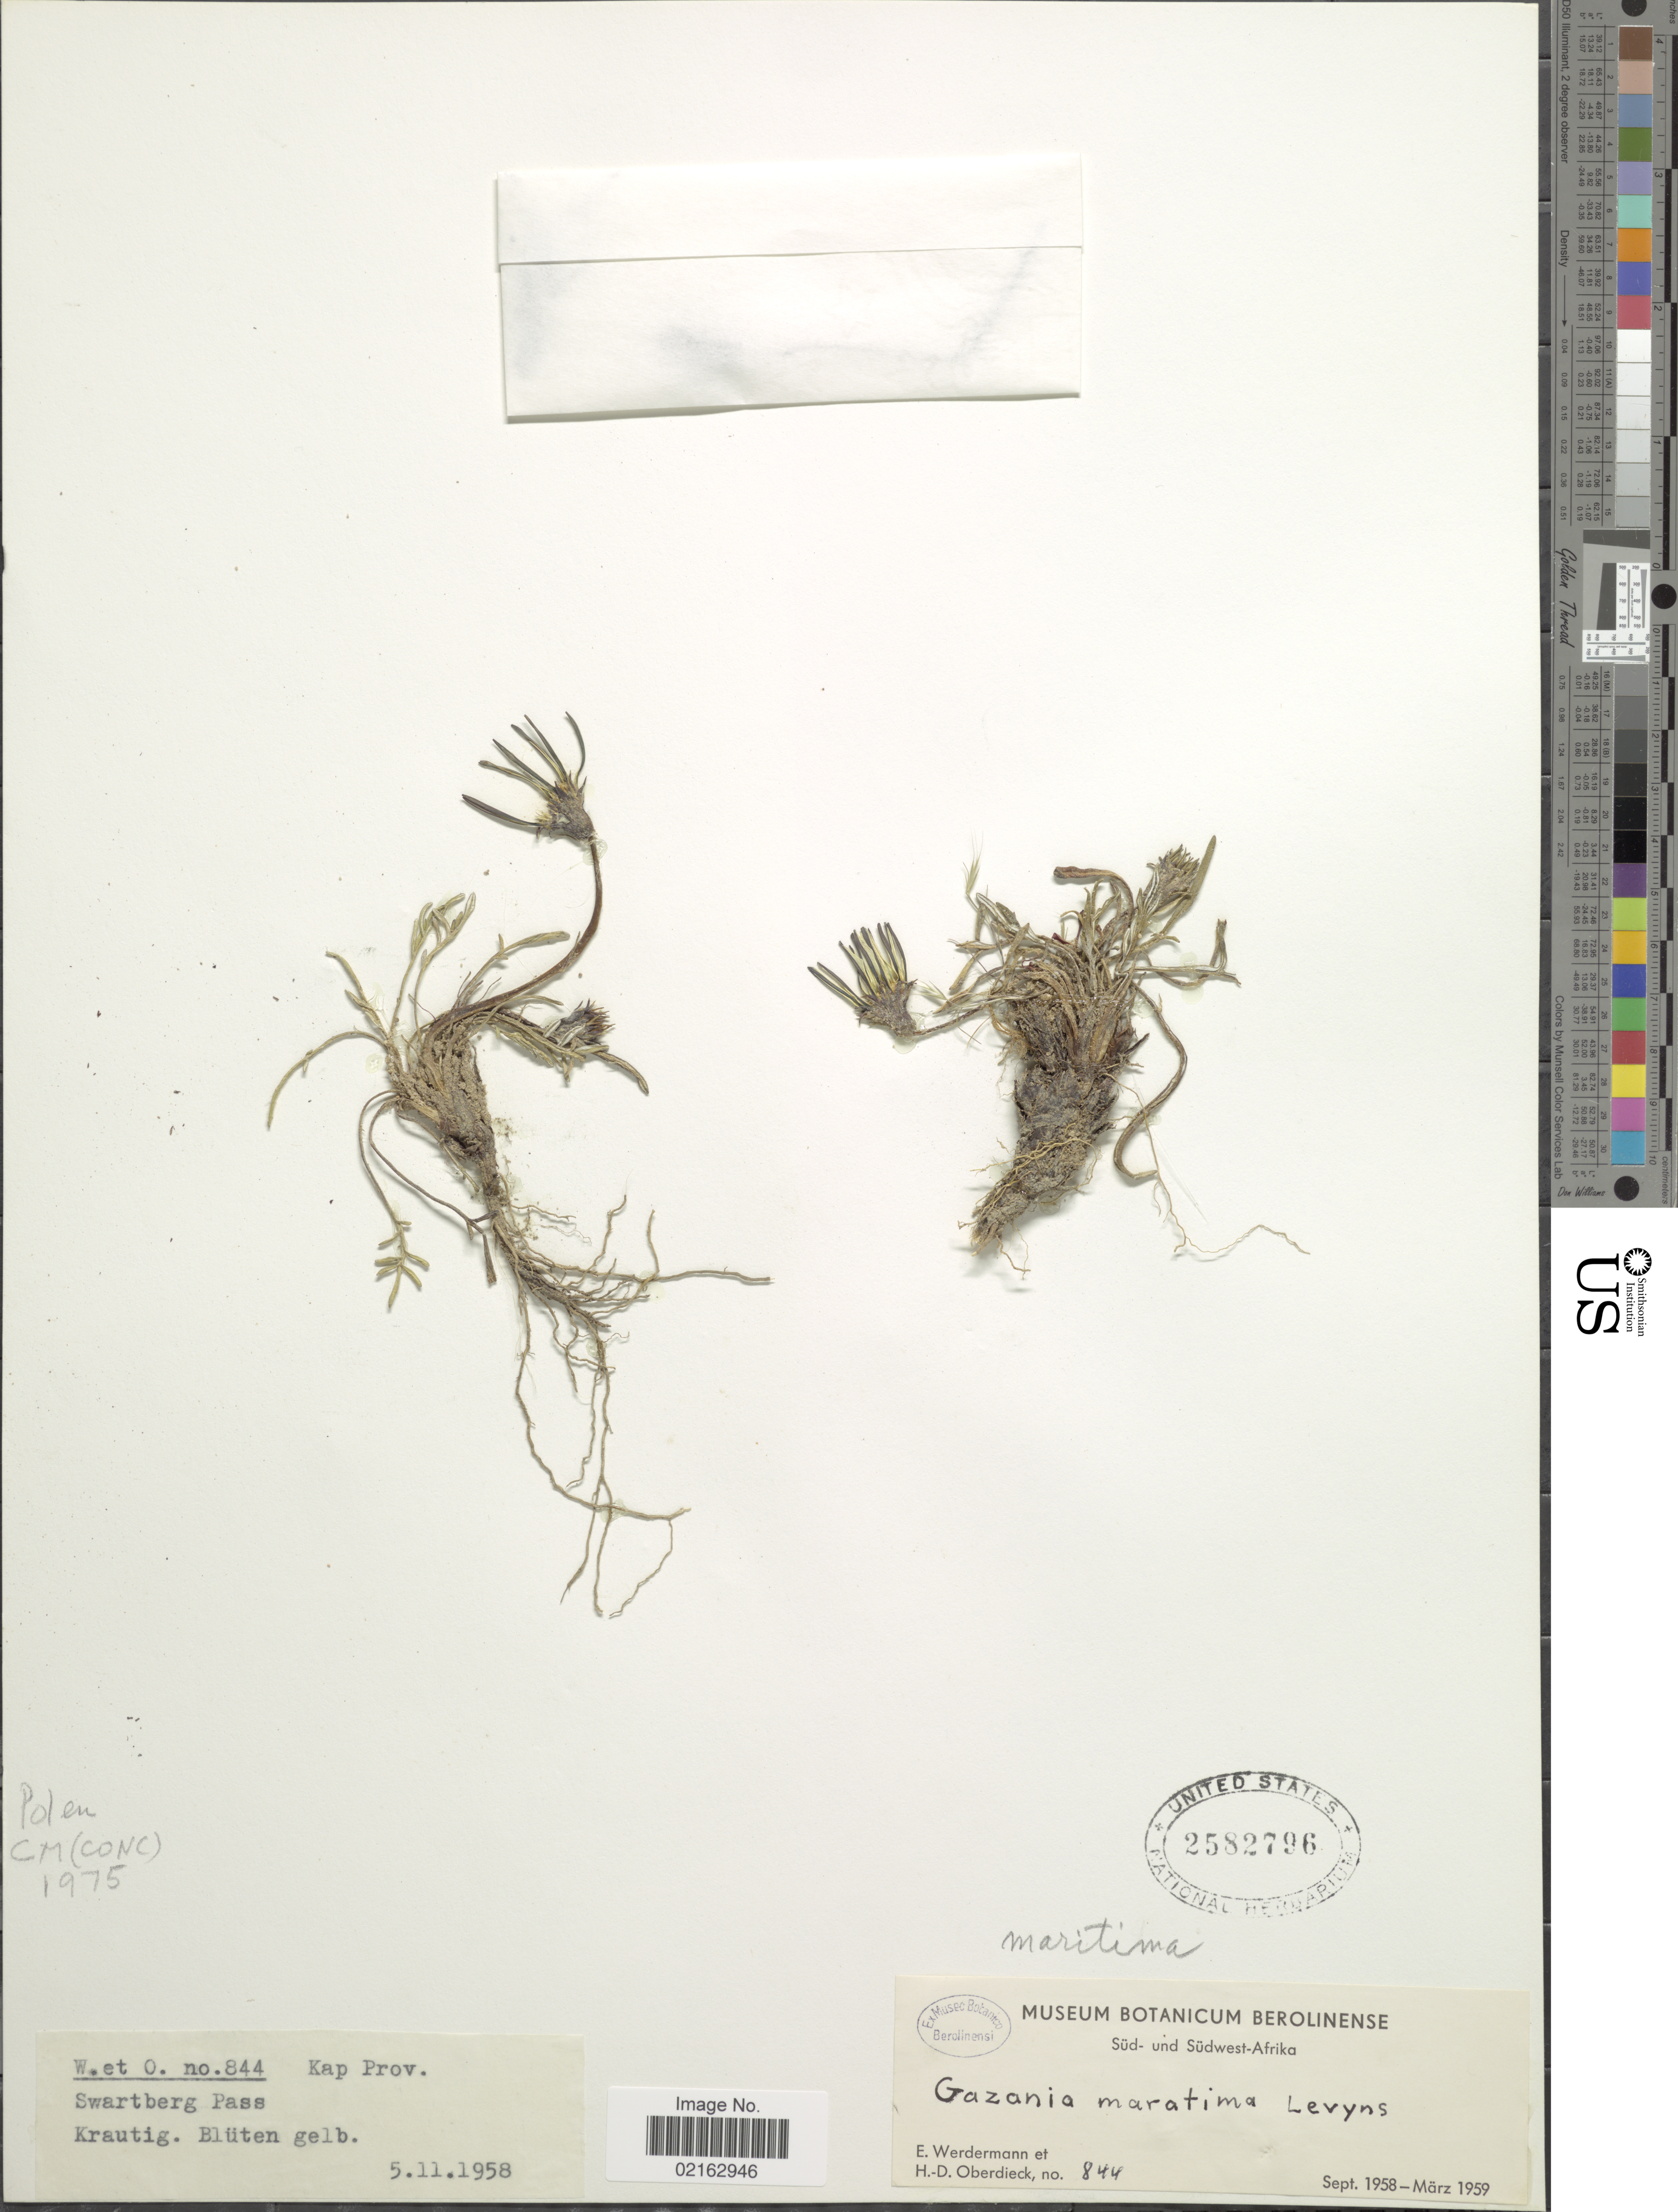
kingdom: Plantae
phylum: Tracheophyta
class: Magnoliopsida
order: Asterales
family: Asteraceae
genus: Gazania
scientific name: Gazania maratima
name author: Levyns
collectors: E. Werdermann & H. Oberdieck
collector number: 844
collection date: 1958-11-05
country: South Africa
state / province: Western Cape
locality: Süd- und Sødwest-Afrika. Kap Prov. Swartberg Pass. Krautig. Blüten gelb.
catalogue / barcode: US 2582796